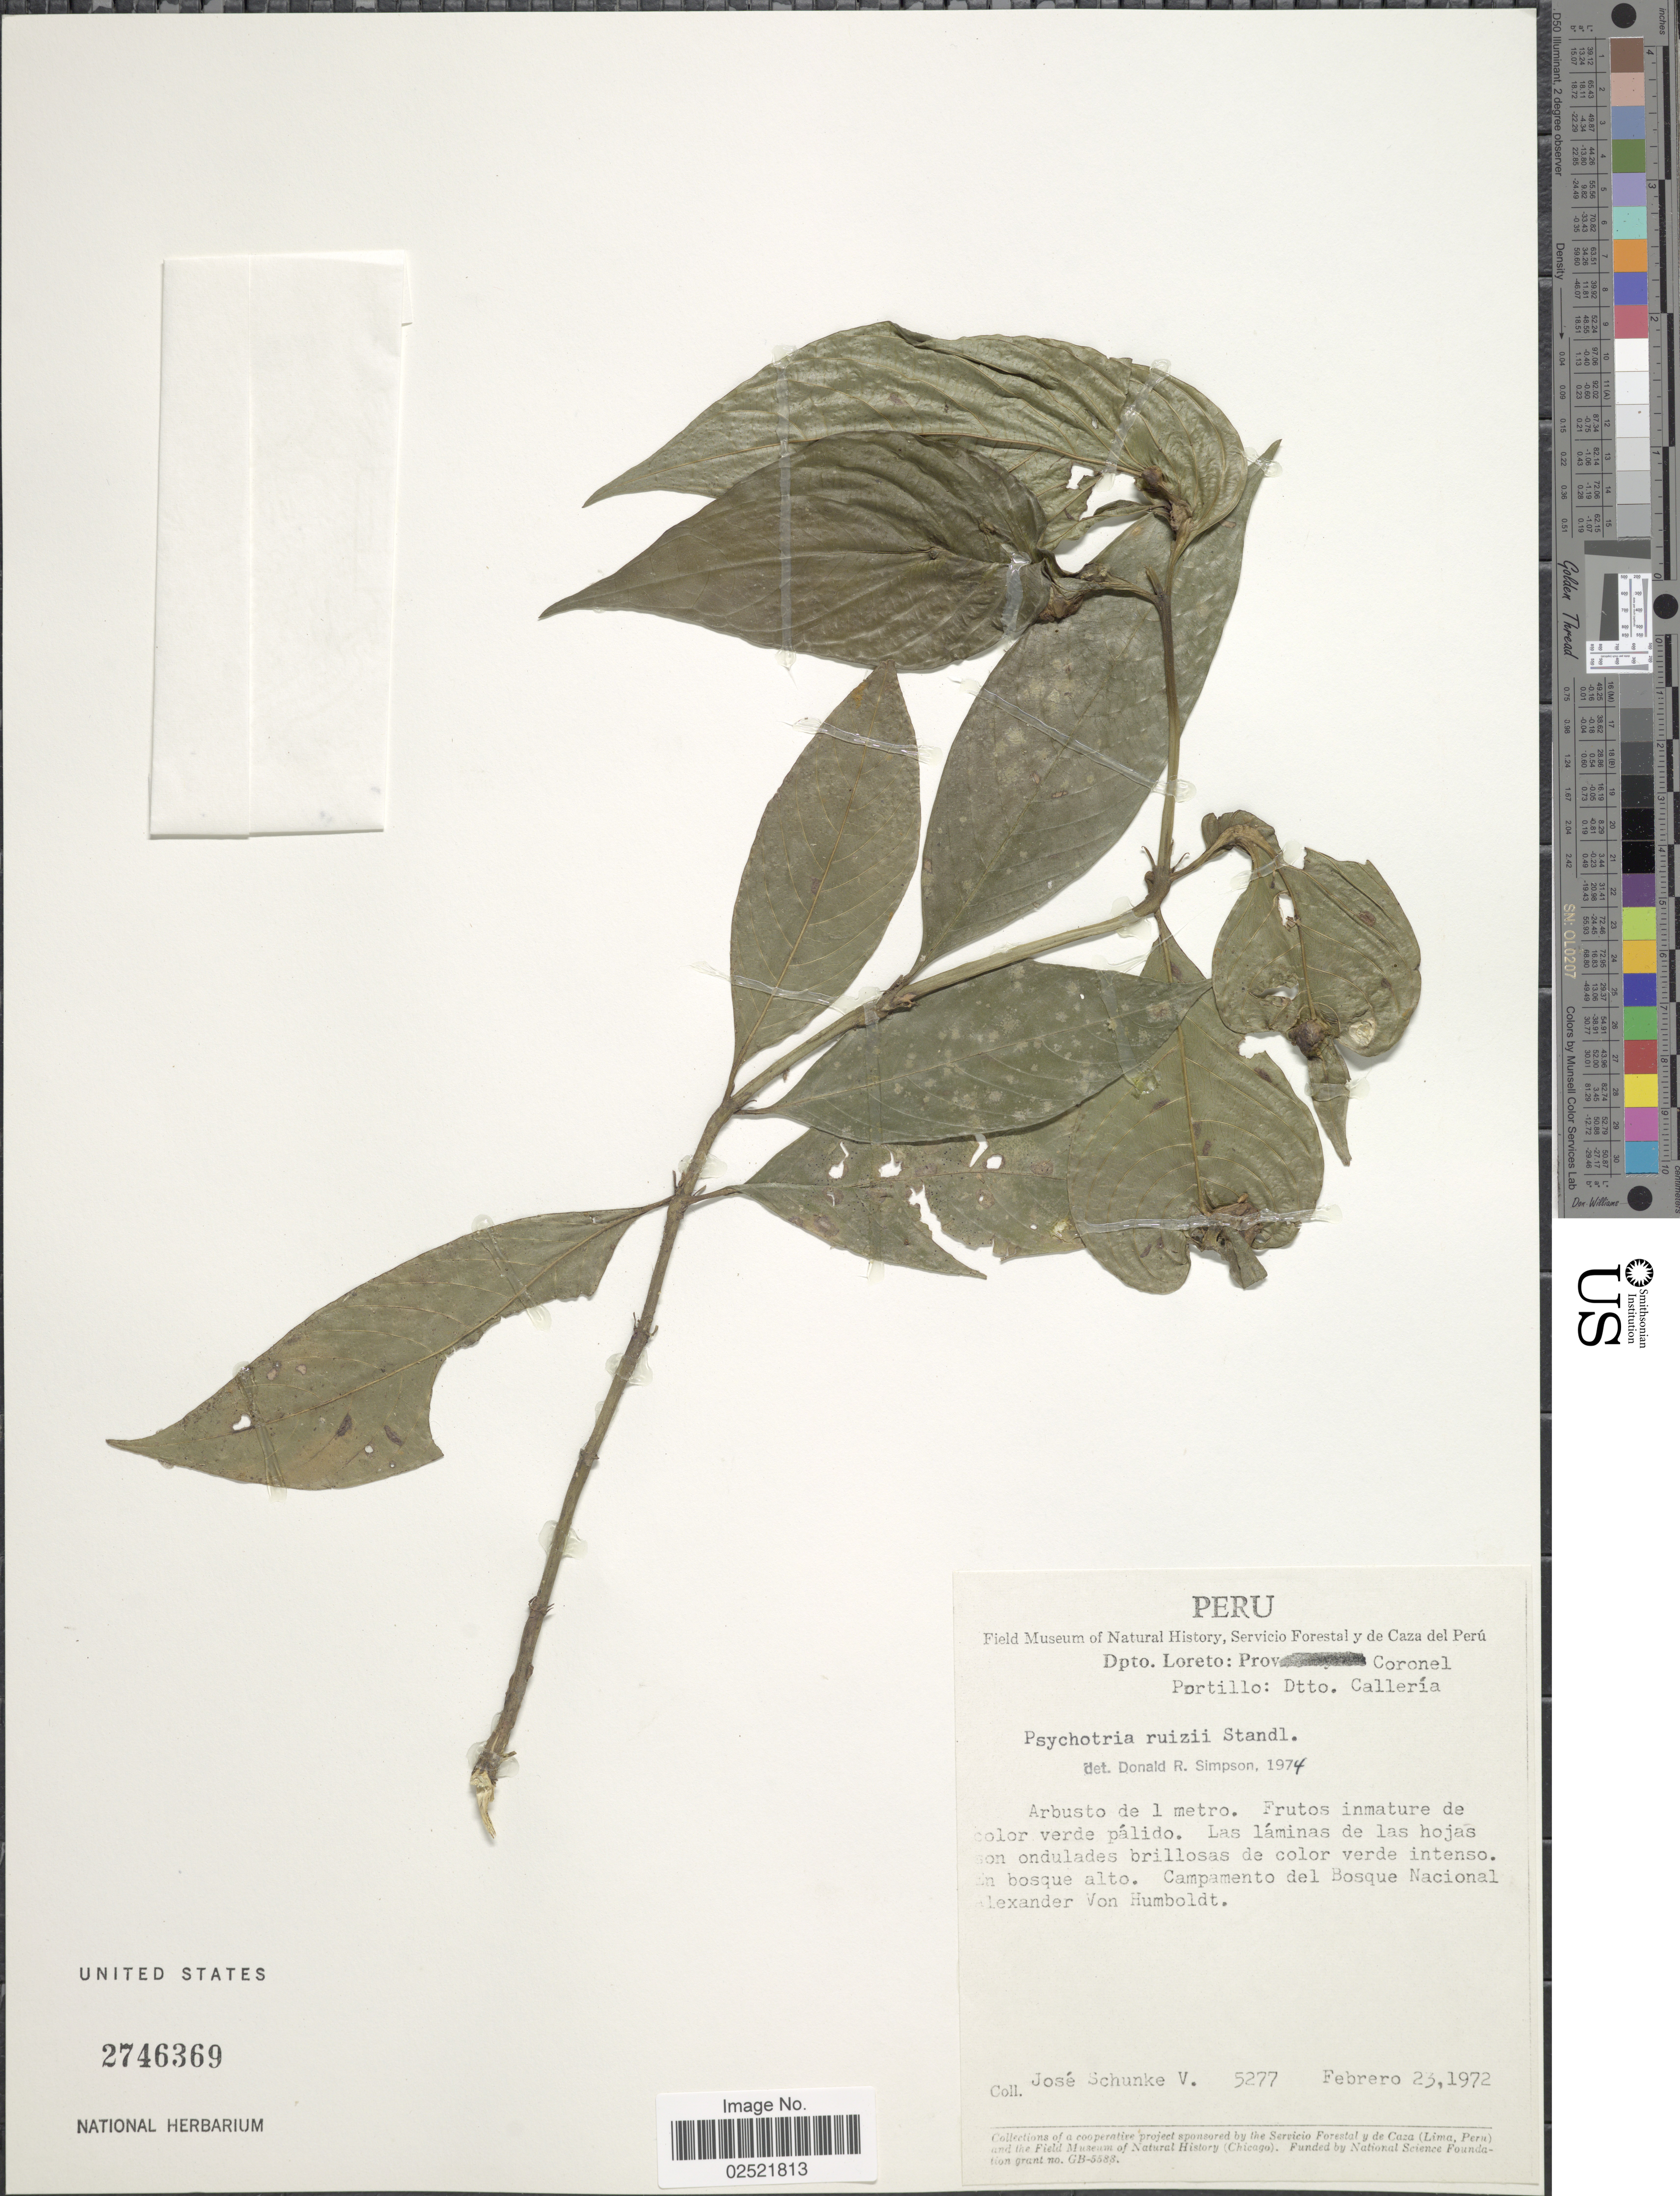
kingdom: Plantae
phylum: Tracheophyta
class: Magnoliopsida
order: Gentianales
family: Rubiaceae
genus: Psychotria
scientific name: Psychotria ruizii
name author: Standl.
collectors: J. Schunke Vigo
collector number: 5277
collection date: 1972-02-23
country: Peru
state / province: Loreto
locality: Prov. Coronel, Portillo Dtto. Calleria, Campamento del Bosque Nacional Alexander Von Humboldt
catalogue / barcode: US 2746369